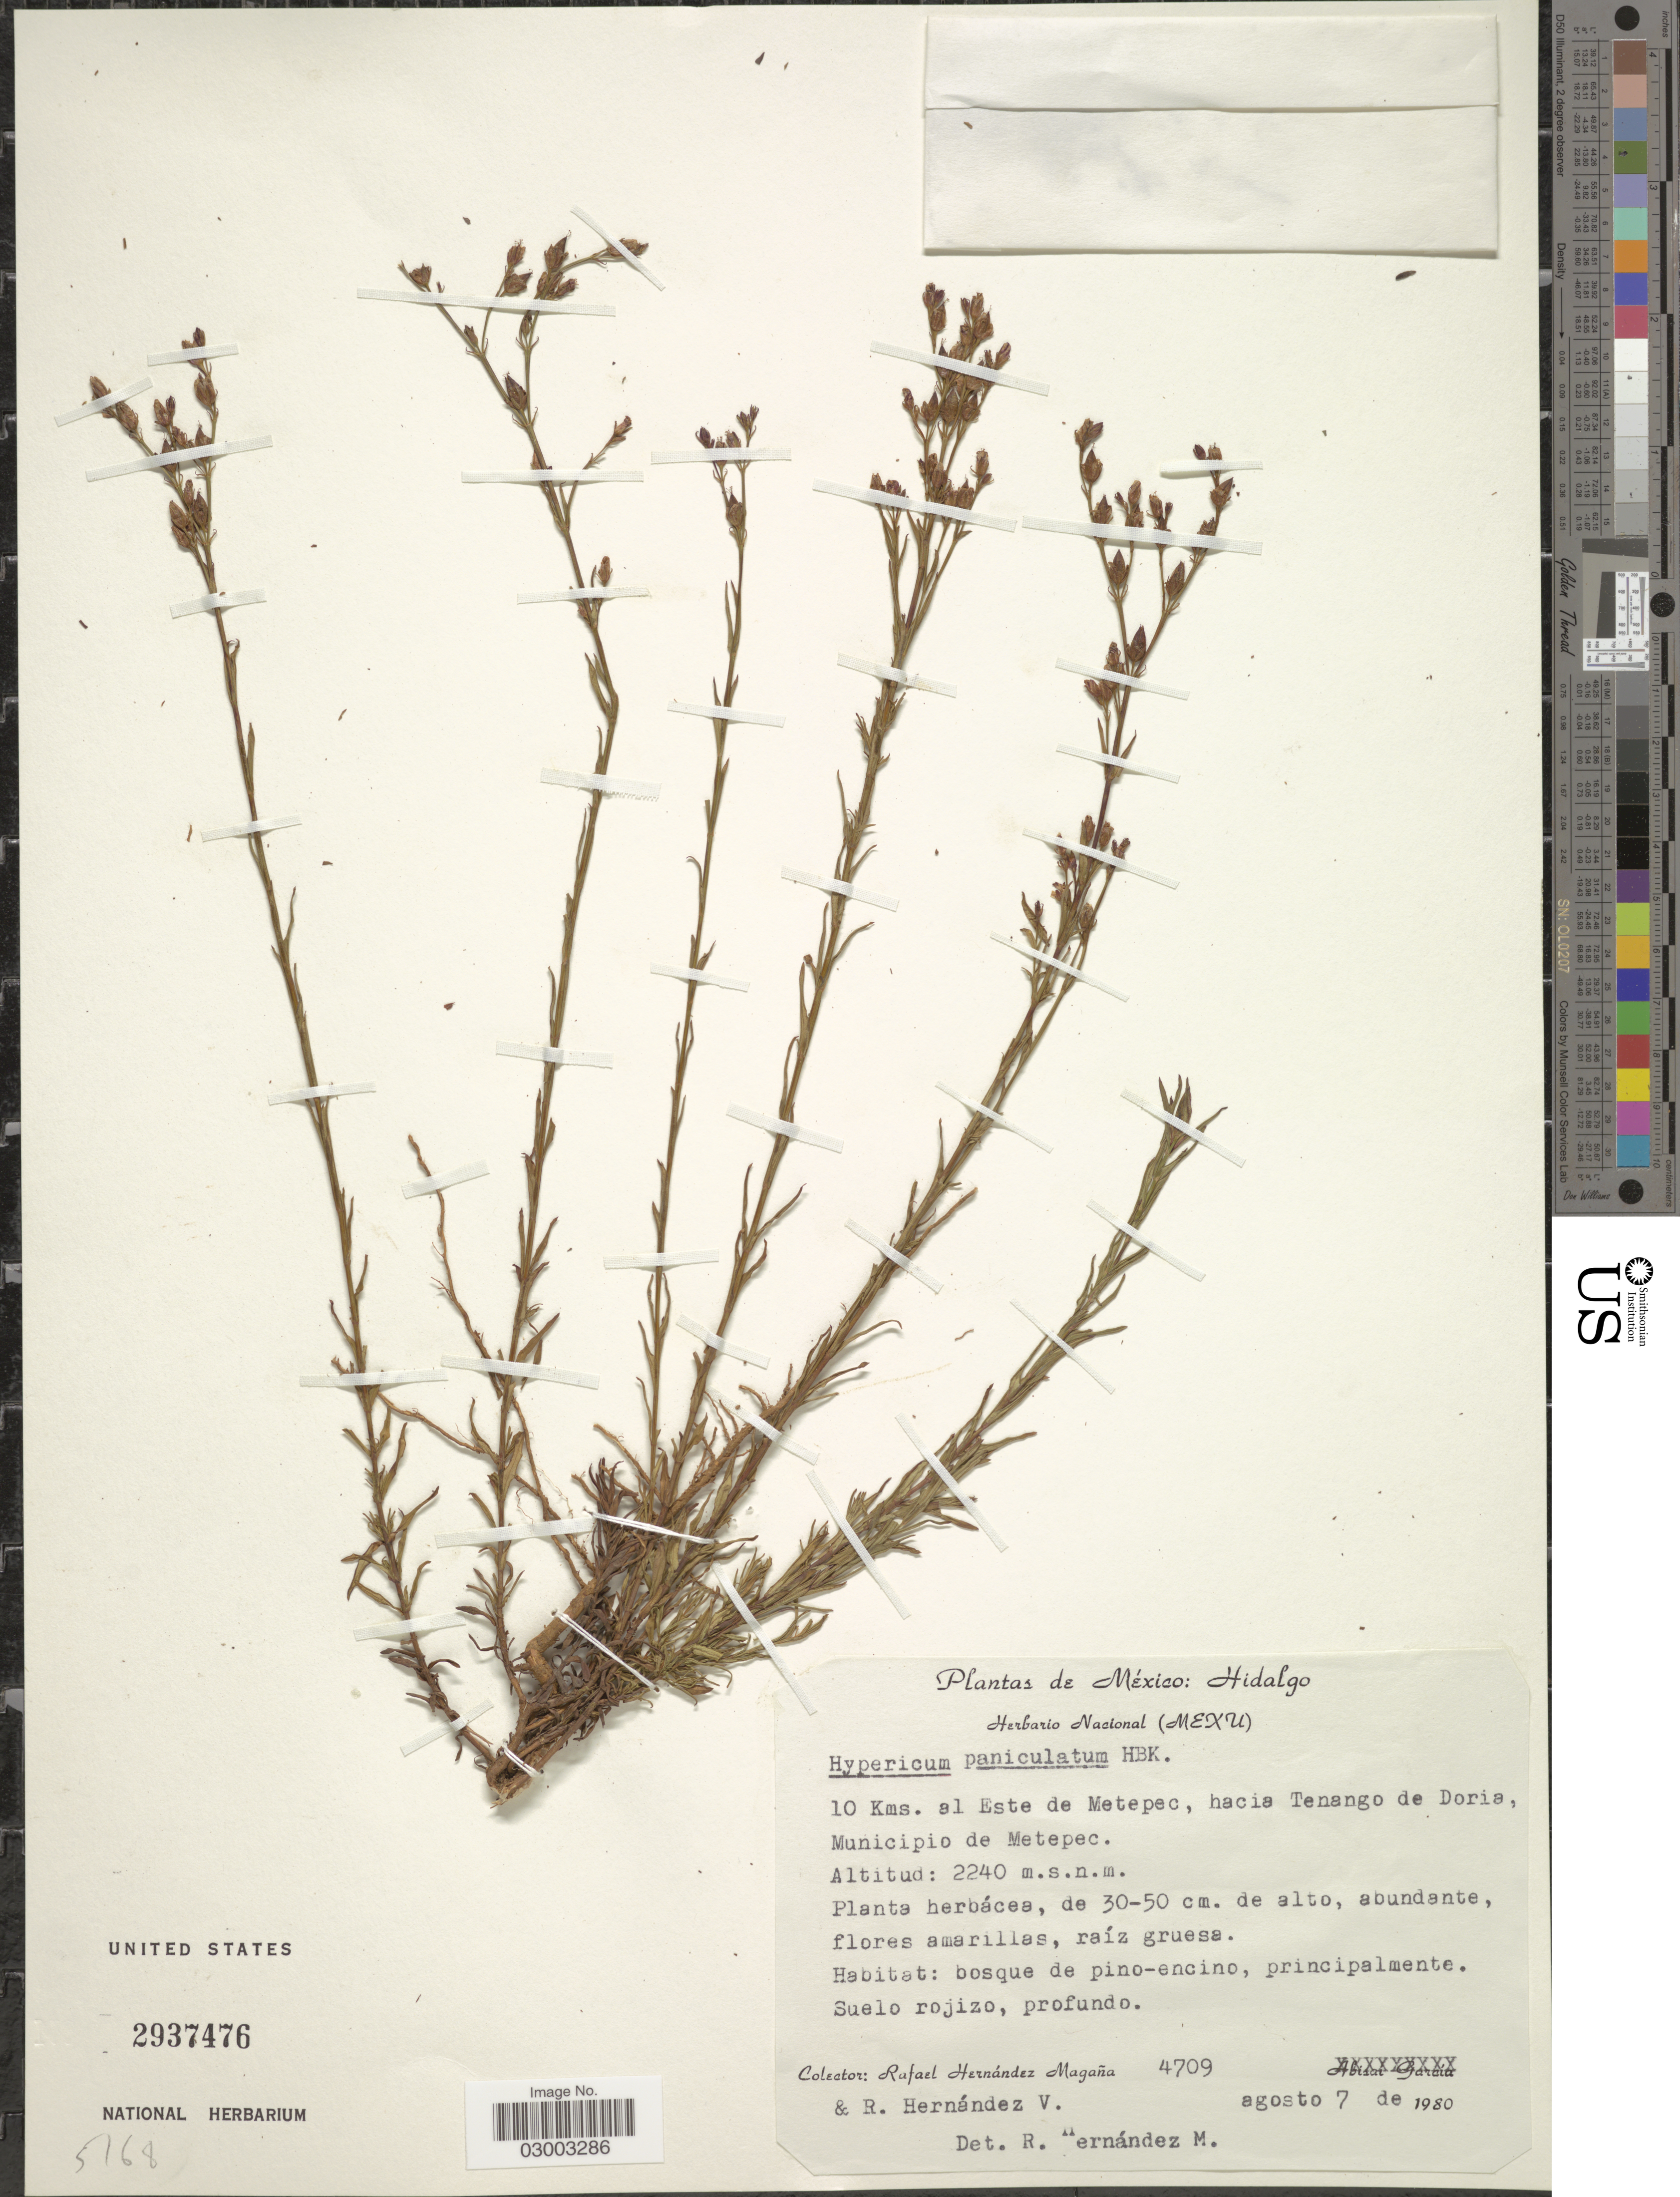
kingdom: Plantae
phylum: Tracheophyta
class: Magnoliopsida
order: Malpighiales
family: Hypericaceae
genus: Hypericum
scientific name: Hypericum philonotis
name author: Schltdl. & Cham.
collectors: R. Hernández-M. & R. Hernandez V.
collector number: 4709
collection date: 1980-08-07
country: Mexico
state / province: Hidalgo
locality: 10 Kms. al Este de Metepec, hacia Tenango de Doria, Municipio de Metepec.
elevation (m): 2240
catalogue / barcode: US 2937476